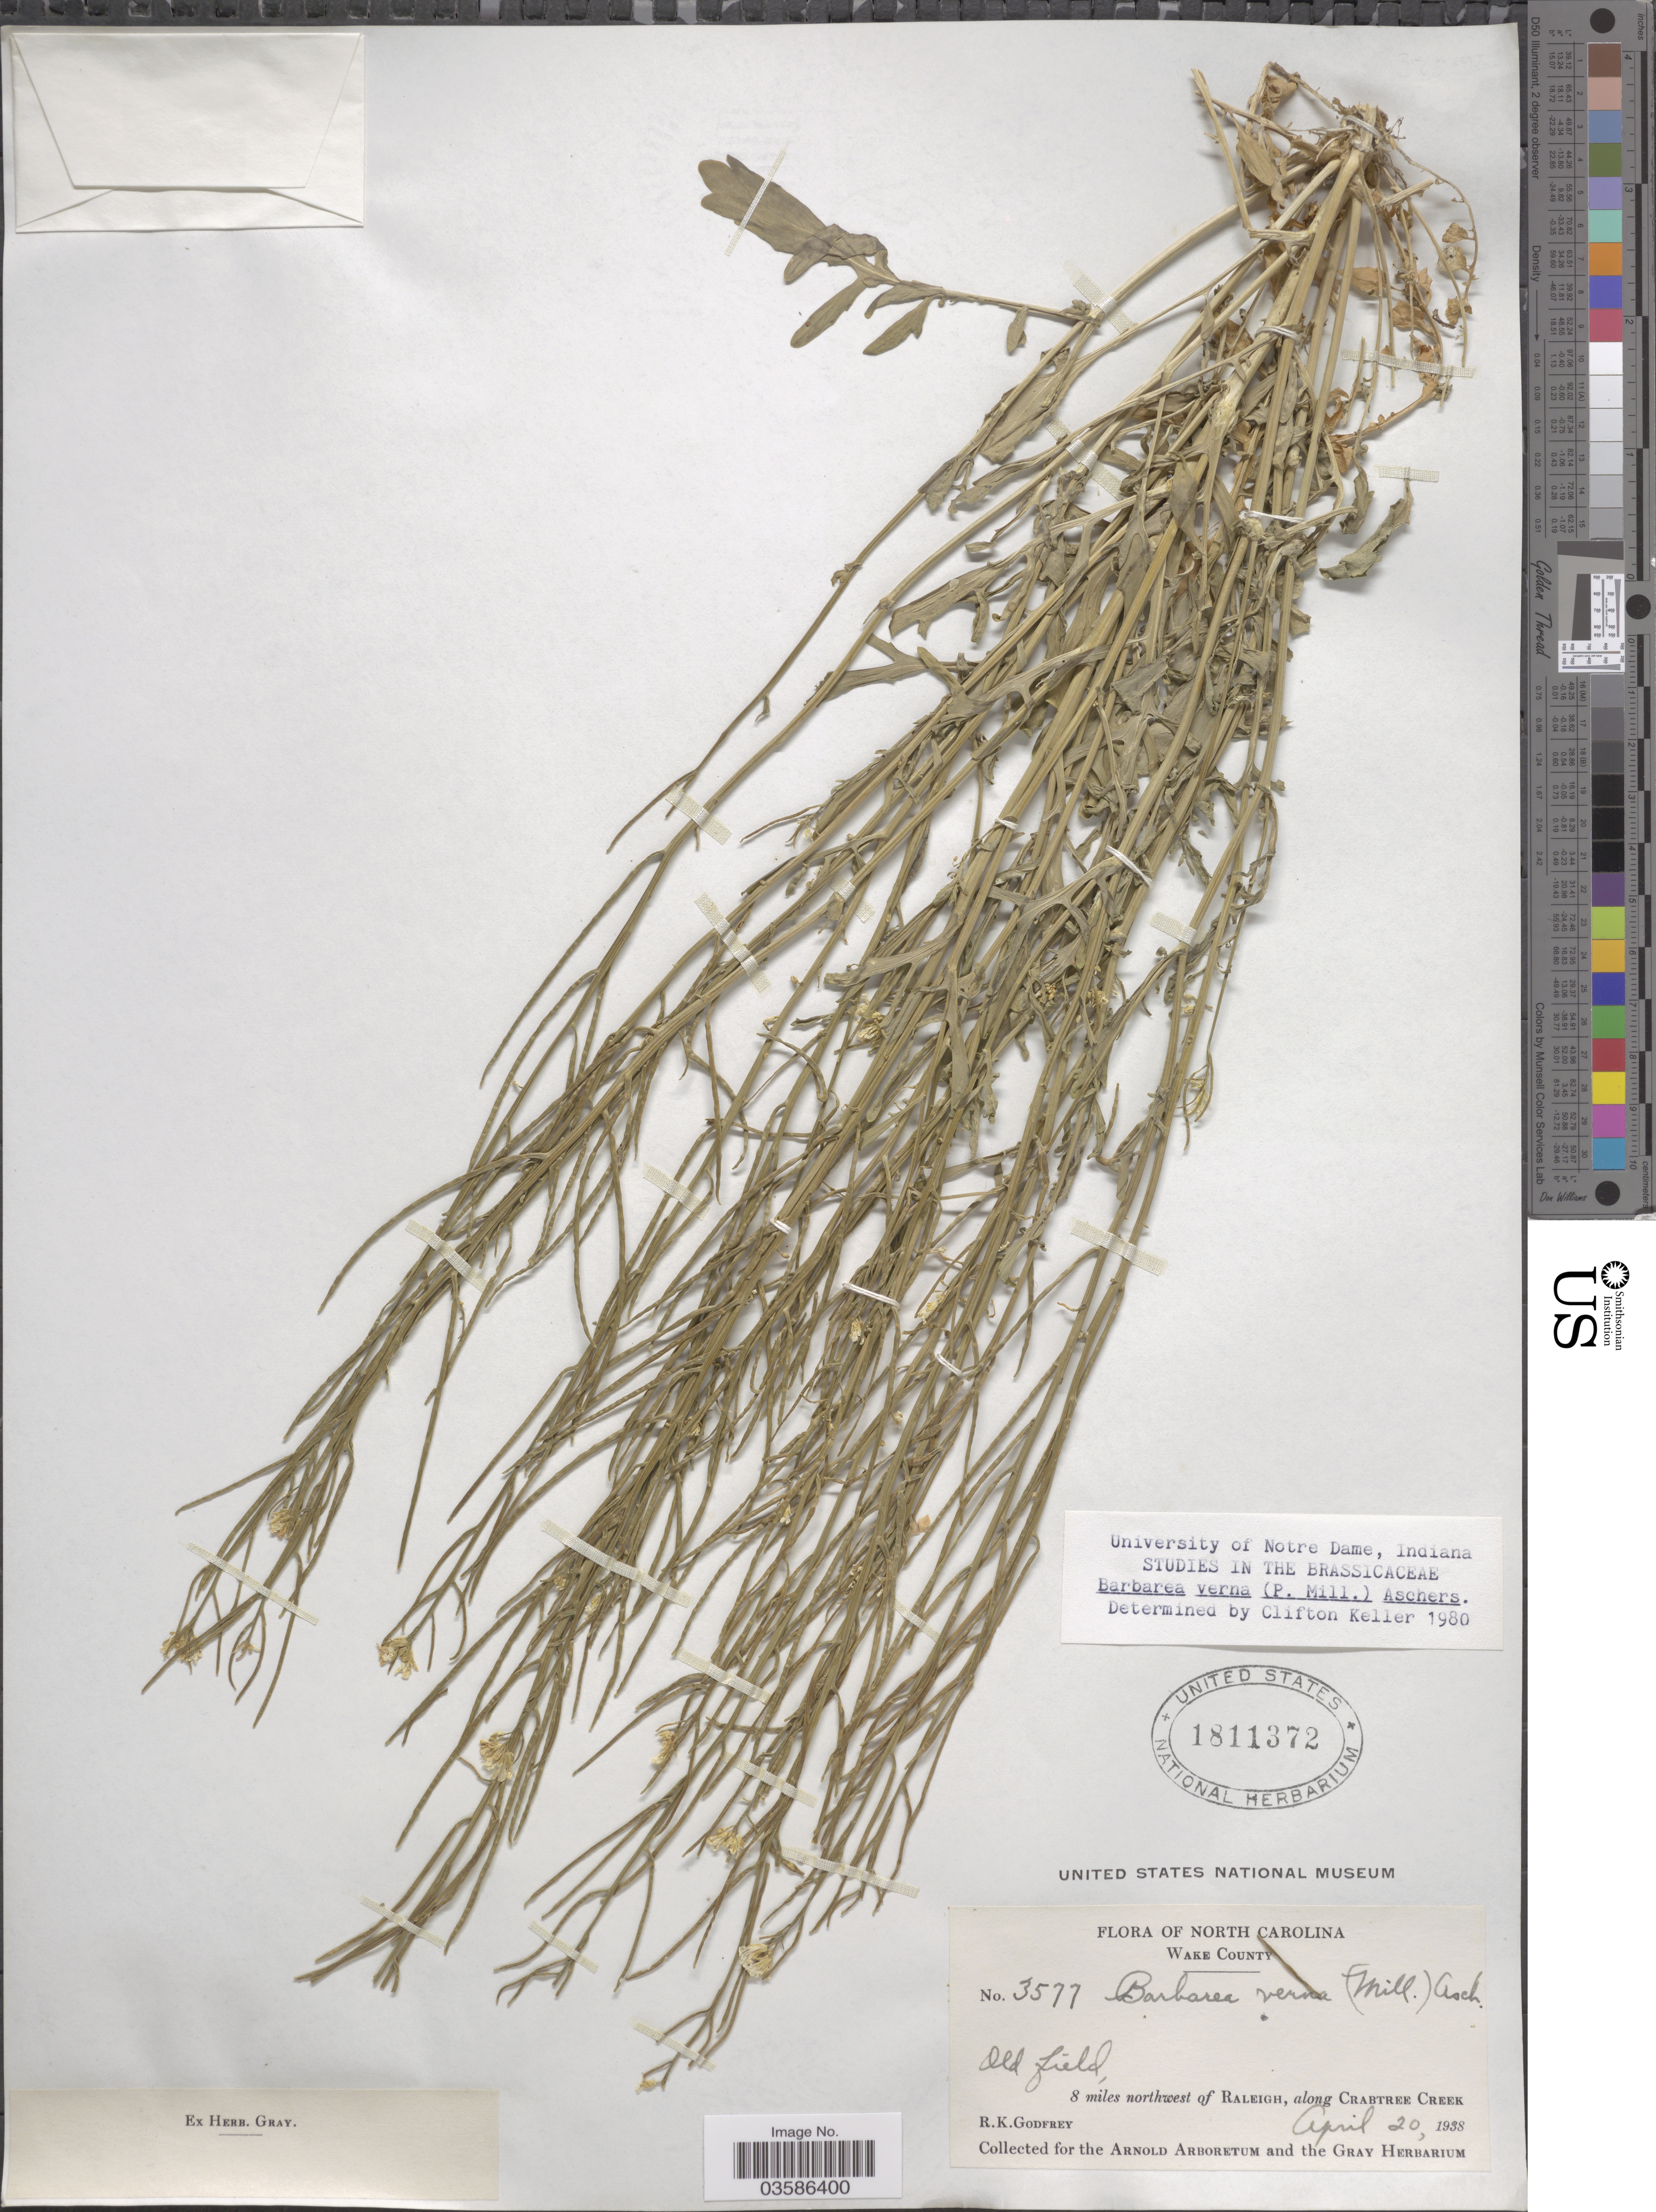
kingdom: Plantae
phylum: Tracheophyta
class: Magnoliopsida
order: Brassicales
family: Brassicaceae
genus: Barbarea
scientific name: Barbarea verna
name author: (Mill.) Asch.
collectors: R. K. Godfrey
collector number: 3577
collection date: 1938-04-20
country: United States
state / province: North Carolina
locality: Wake County. 8 miles northwest of Raleigh, along Crabtree Creek.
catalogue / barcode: US 1811372